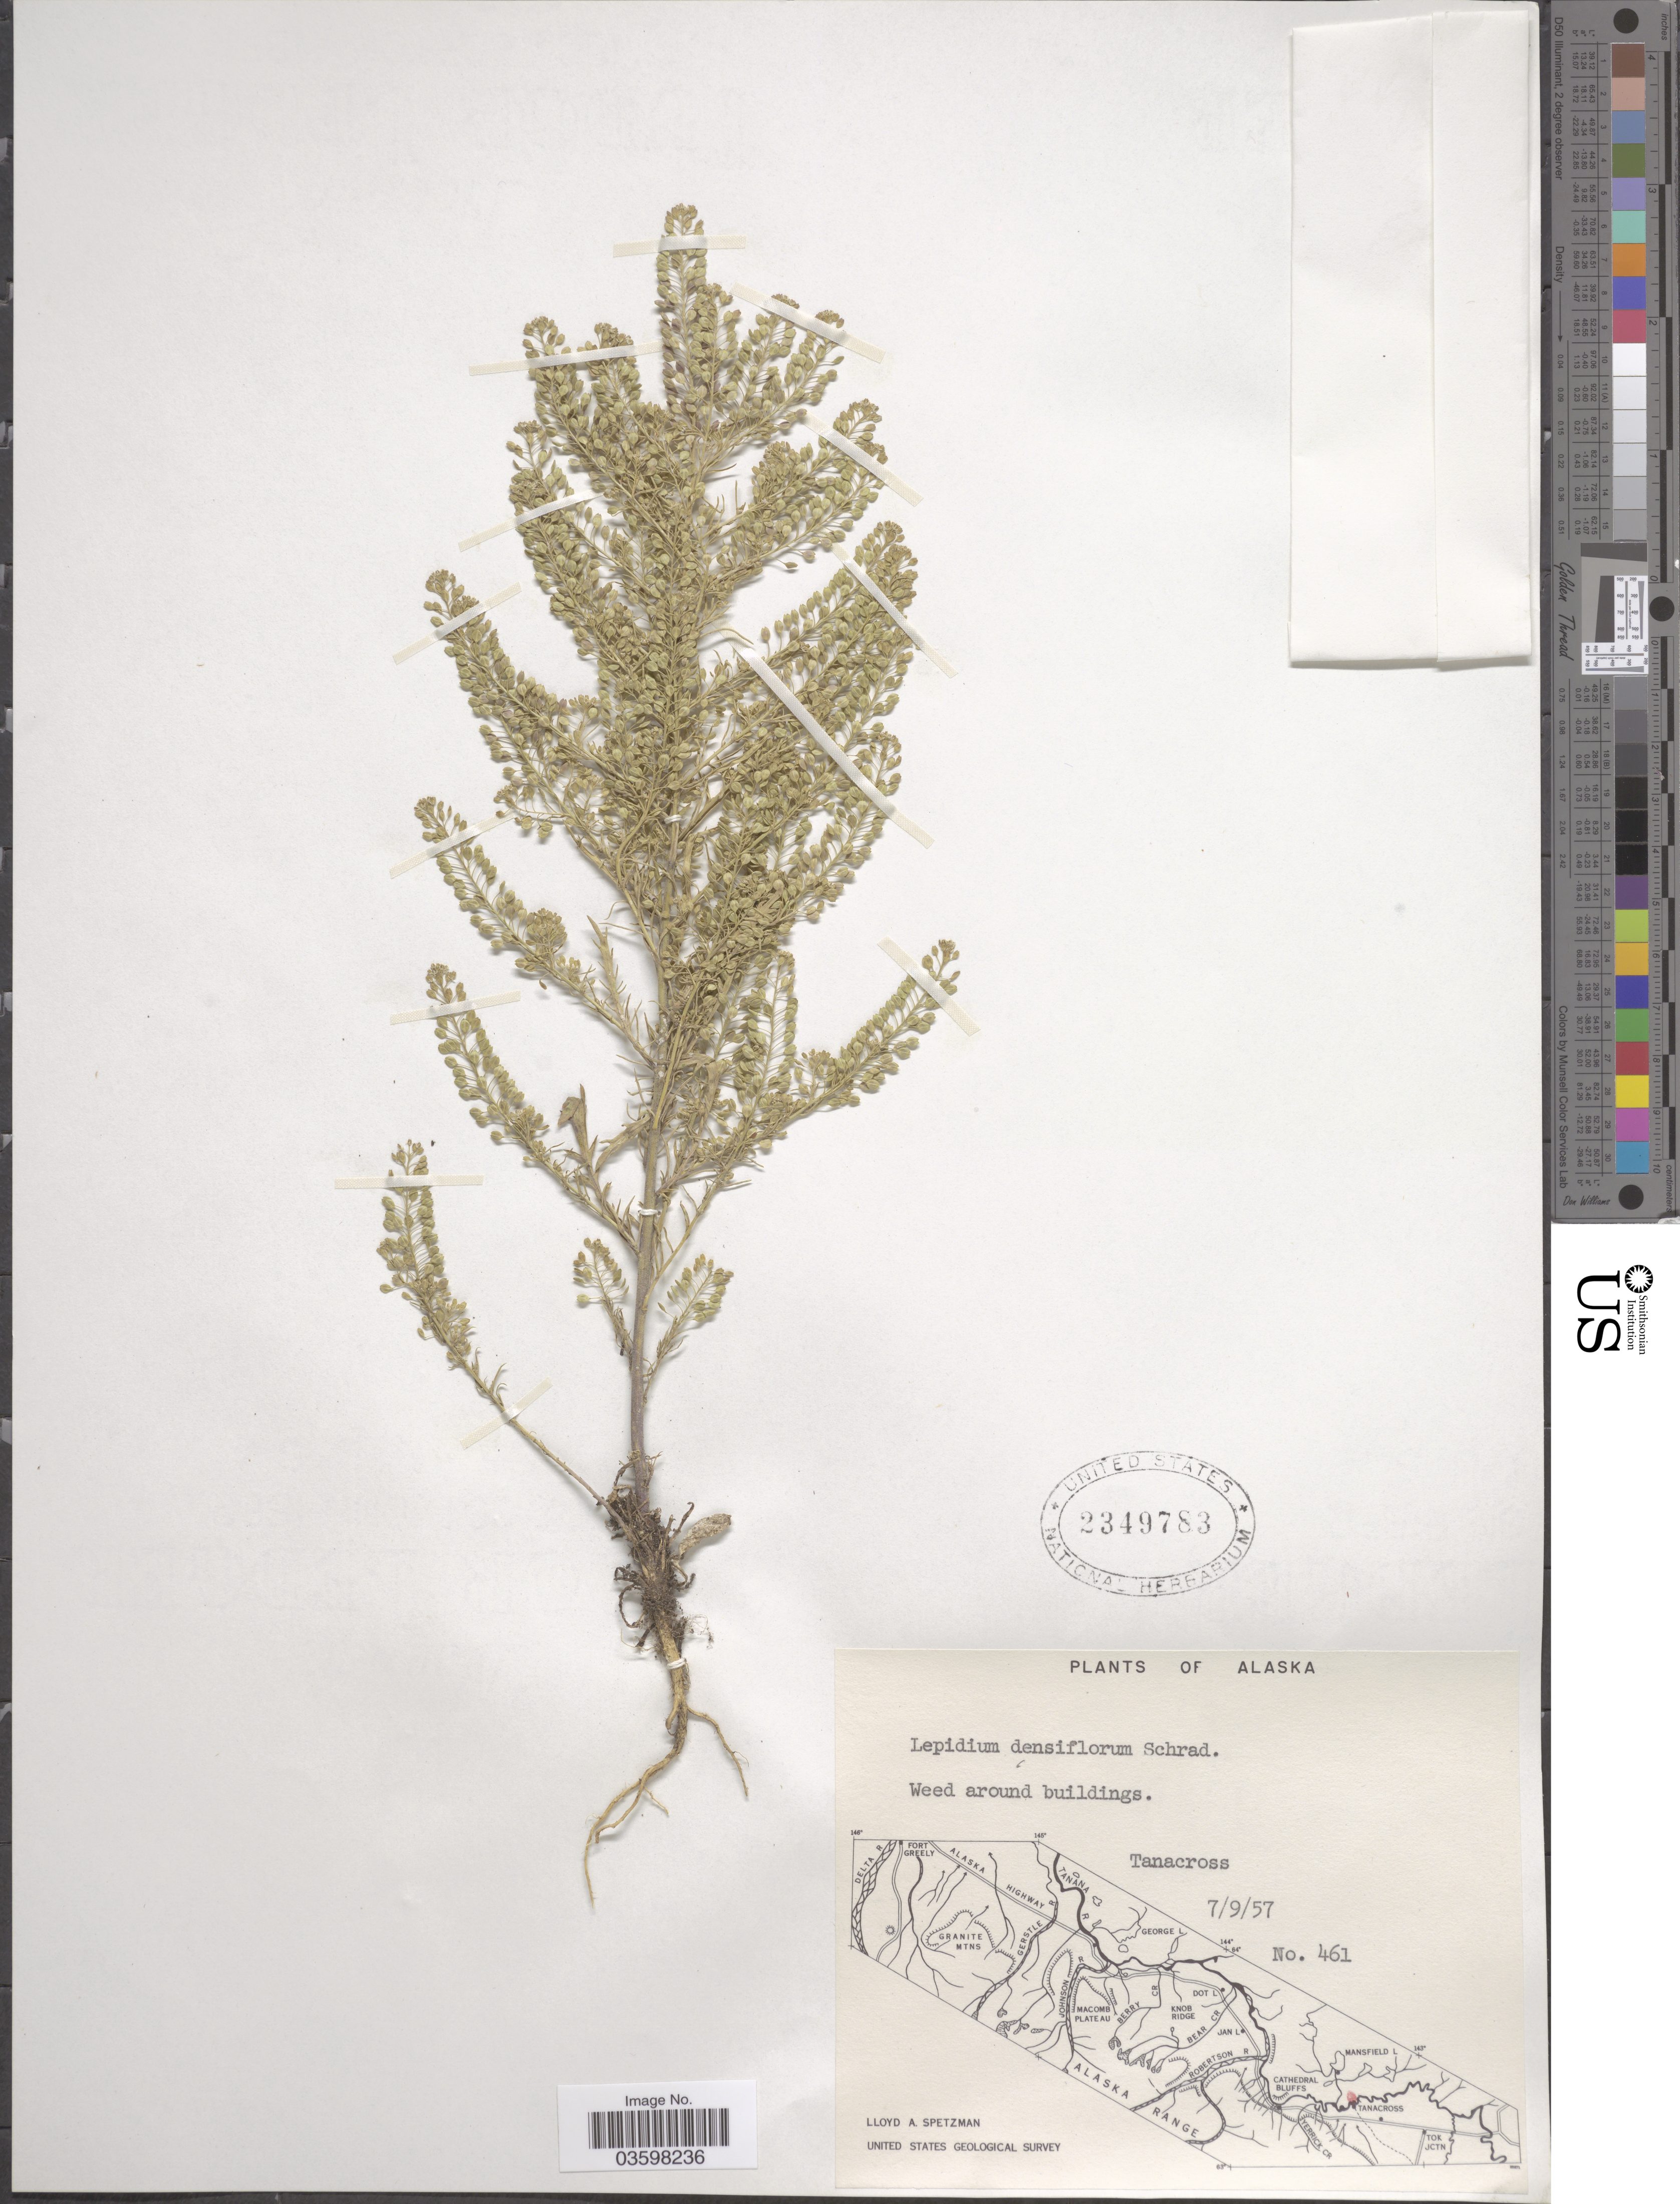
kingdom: Plantae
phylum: Tracheophyta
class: Magnoliopsida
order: Brassicales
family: Brassicaceae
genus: Lepidium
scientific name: Lepidium ramosissimum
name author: A. Nelson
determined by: Al-Shehbaz, I. A., (MO), Missouri Botanical Garden (UNITED STATES)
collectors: L. Spetzman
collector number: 461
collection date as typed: Transcribed d/m/y: 9/7/57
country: United States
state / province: Alaska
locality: Tanacross.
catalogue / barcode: US 2349783